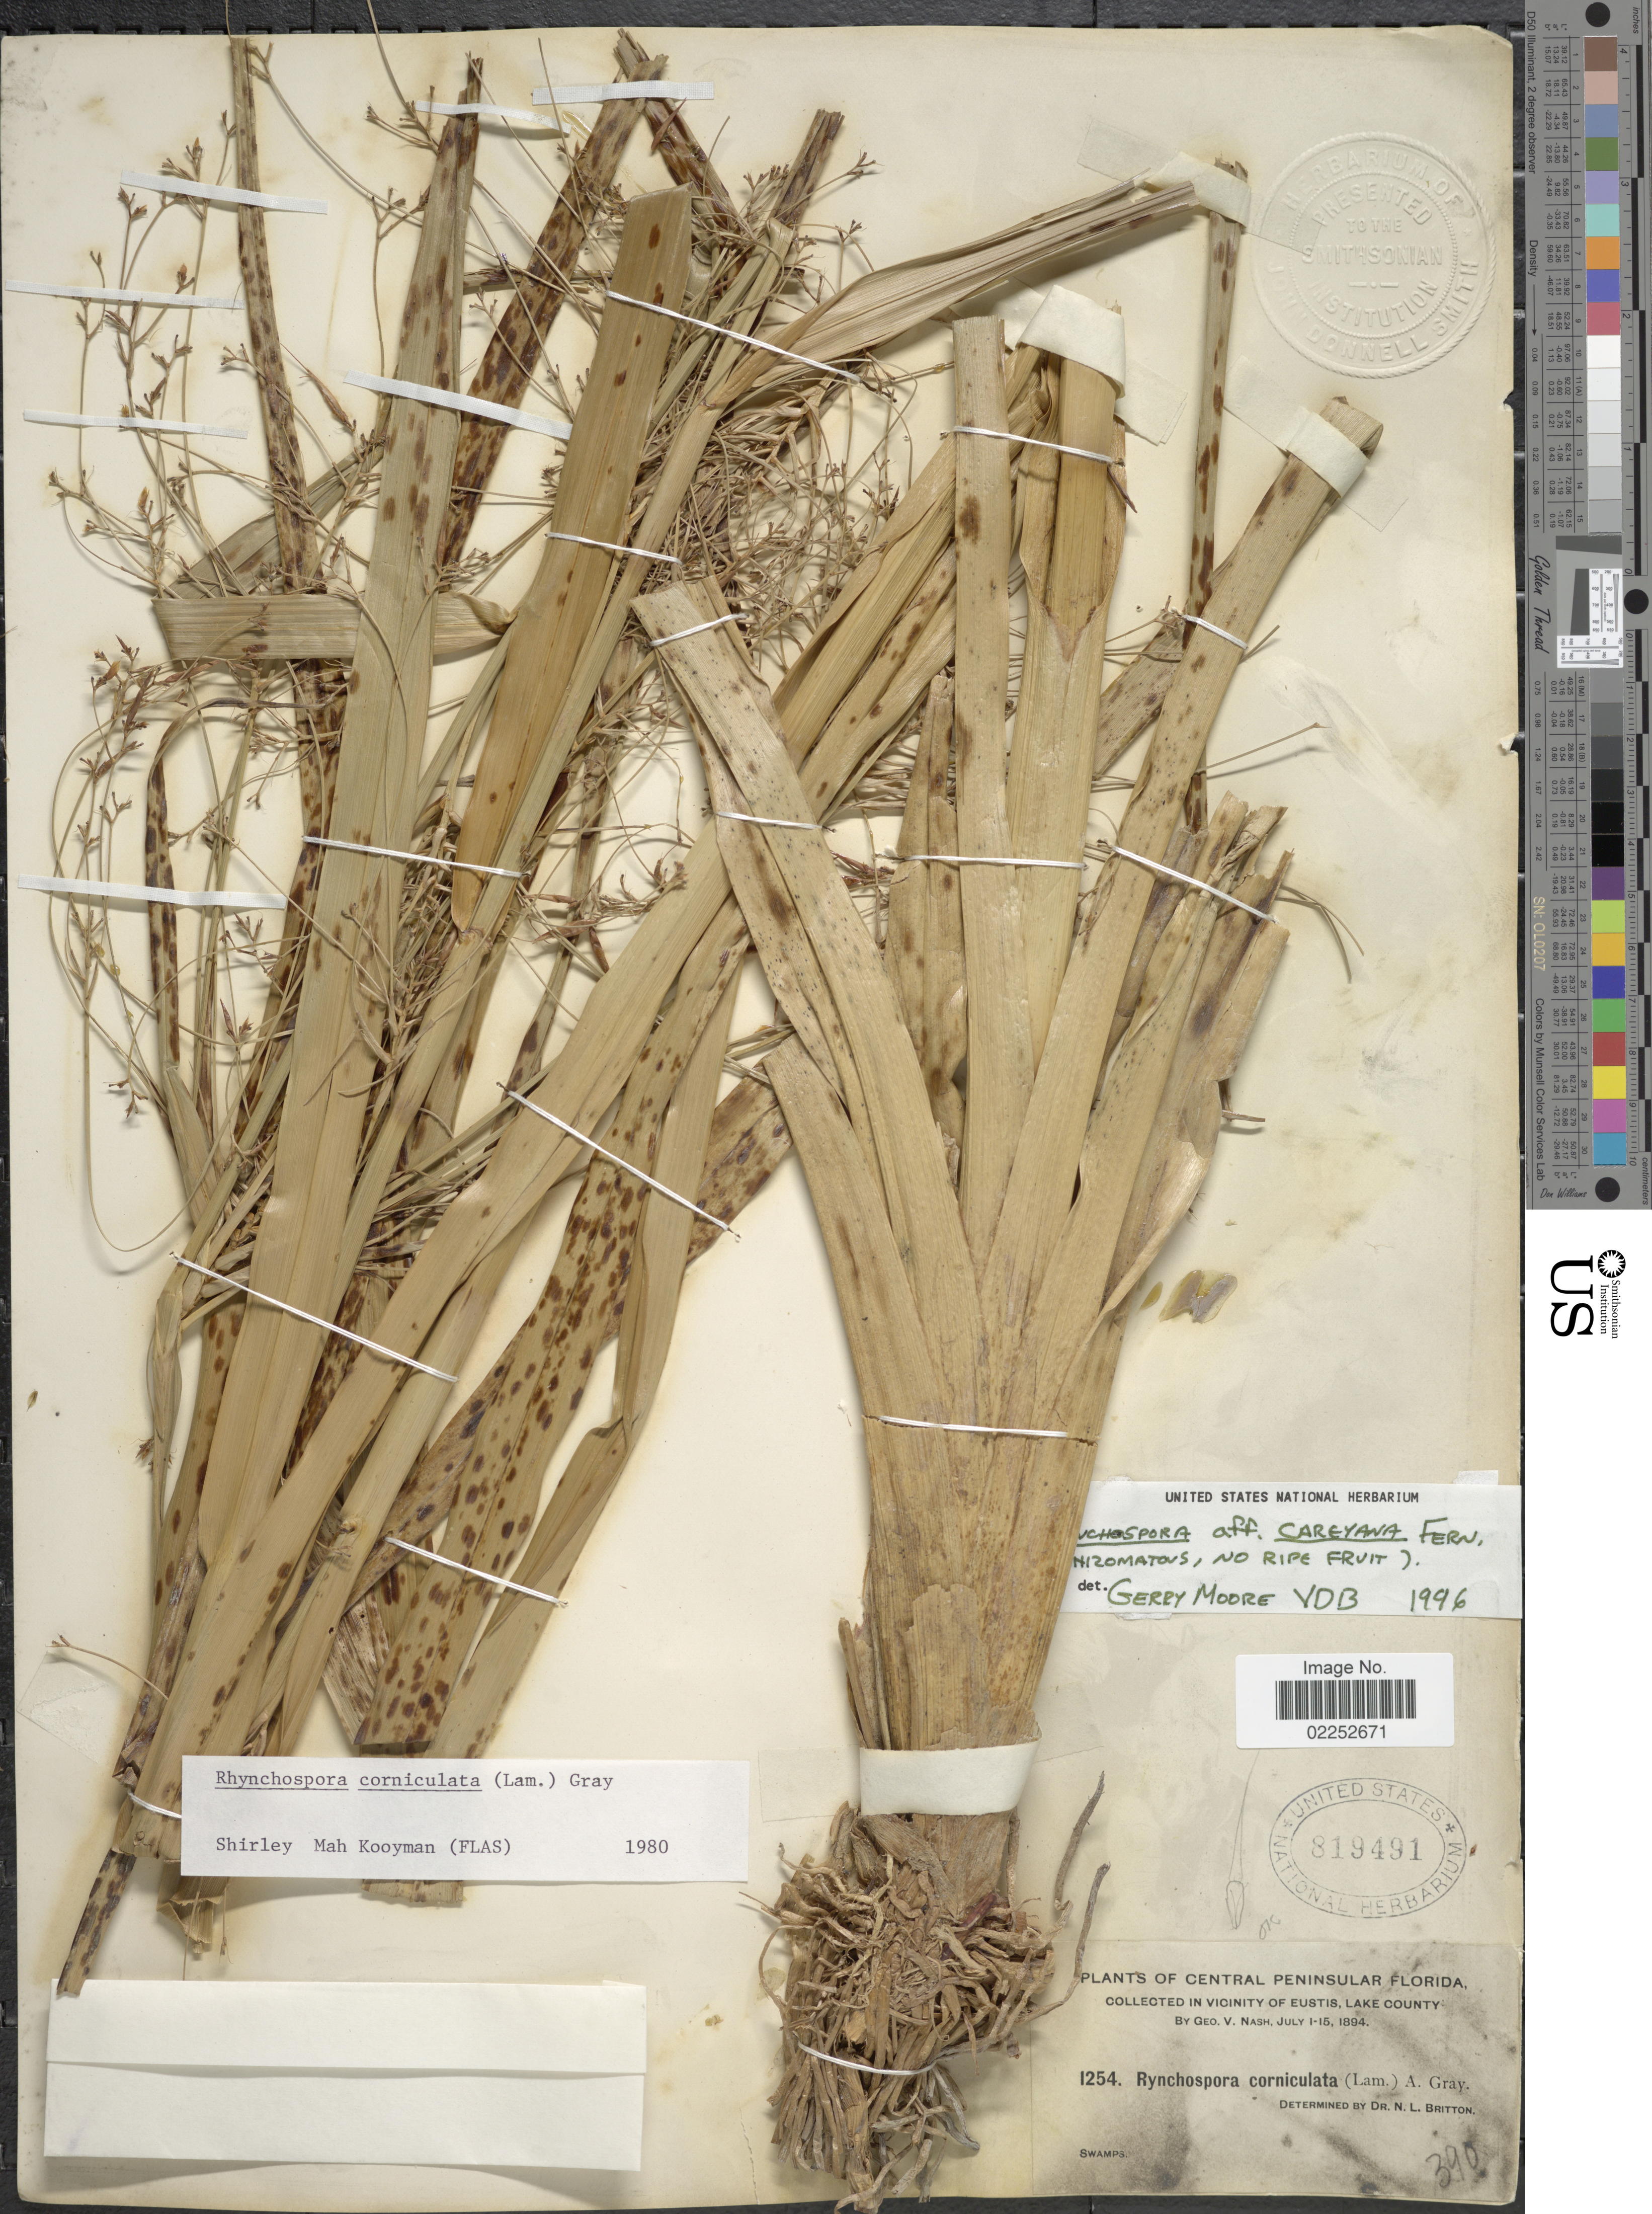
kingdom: Plantae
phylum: Tracheophyta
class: Liliopsida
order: Poales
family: Cyperaceae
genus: Rhynchospora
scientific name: Rhynchospora careyana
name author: Fernald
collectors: G. V. Nash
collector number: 1254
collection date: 1894-07-01/1894-07-15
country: United States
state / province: Florida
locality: Central Peninsular Florida, In Vicinity of Eustis, Lake County, Swamps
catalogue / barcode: US 819491